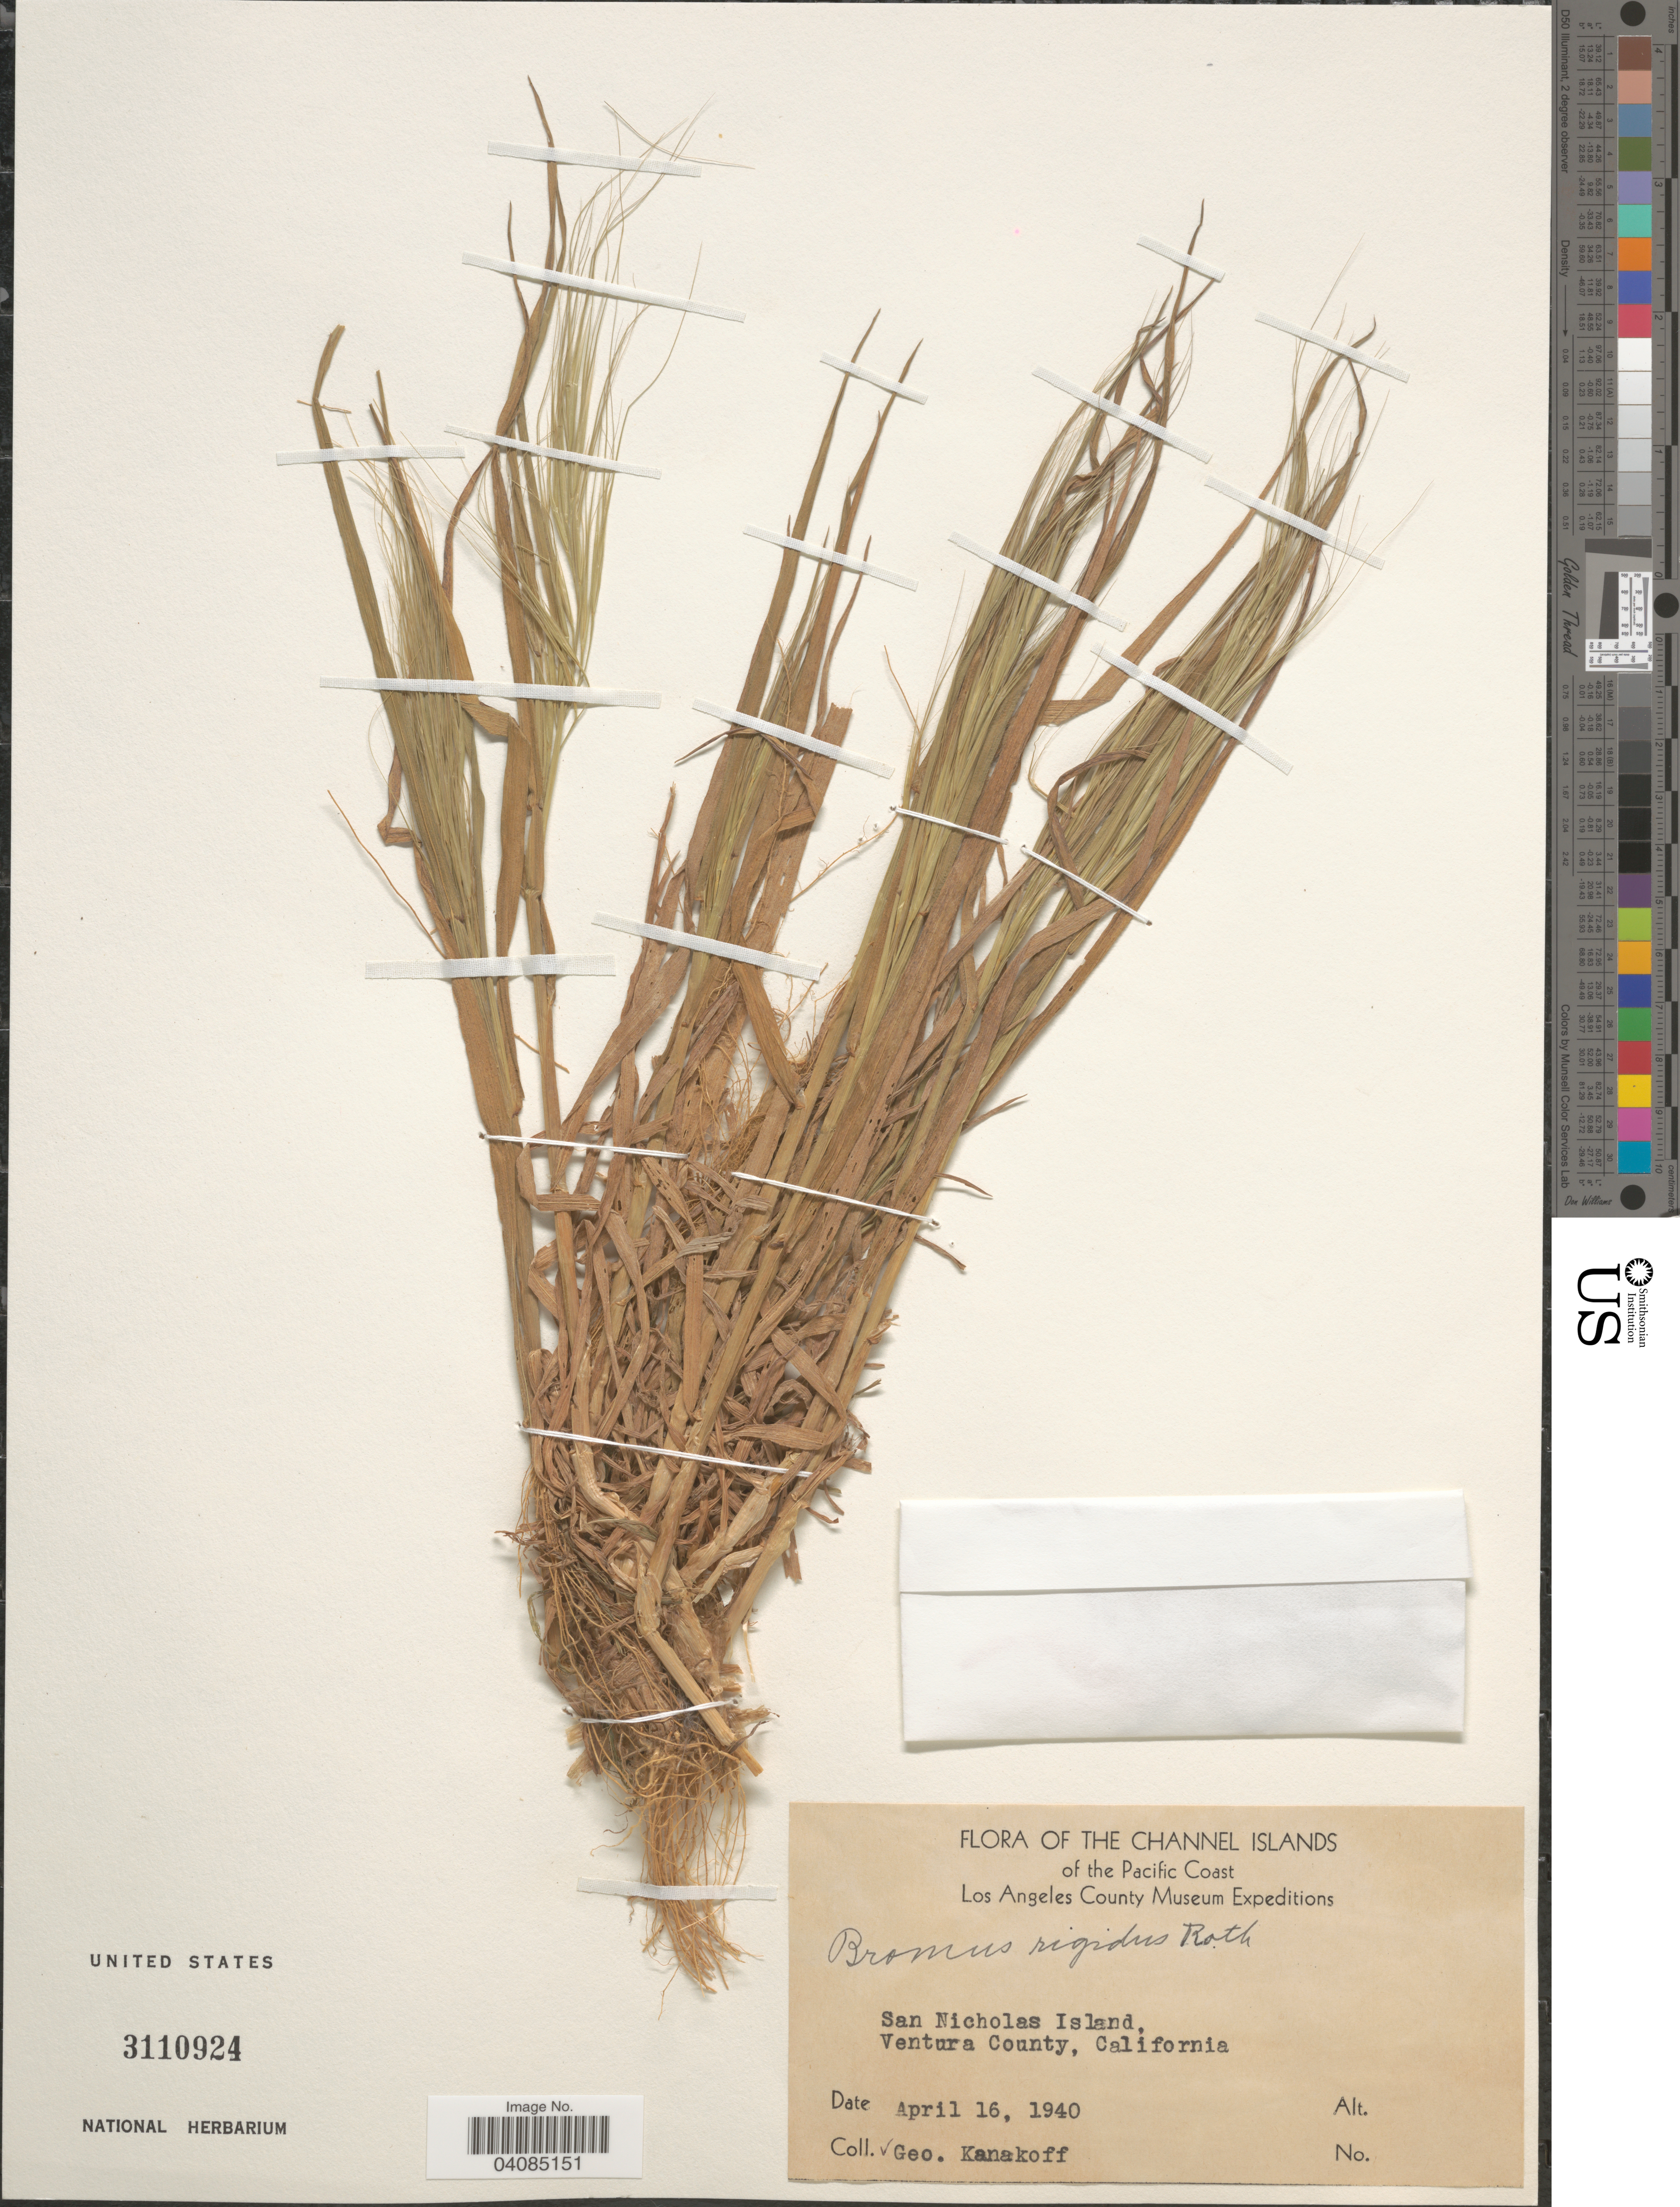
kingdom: Plantae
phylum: Tracheophyta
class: Liliopsida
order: Poales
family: Poaceae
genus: Bromus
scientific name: Bromus rigidus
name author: Roth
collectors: G. Kanakoff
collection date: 1940-04-16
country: United States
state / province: California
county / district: Ventura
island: San Nicolas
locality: The Channel Islands of the Pacific Coast. Los Angeles County Museum Expeditions. San Nicholas Island, Ventura County.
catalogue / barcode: US 3110924